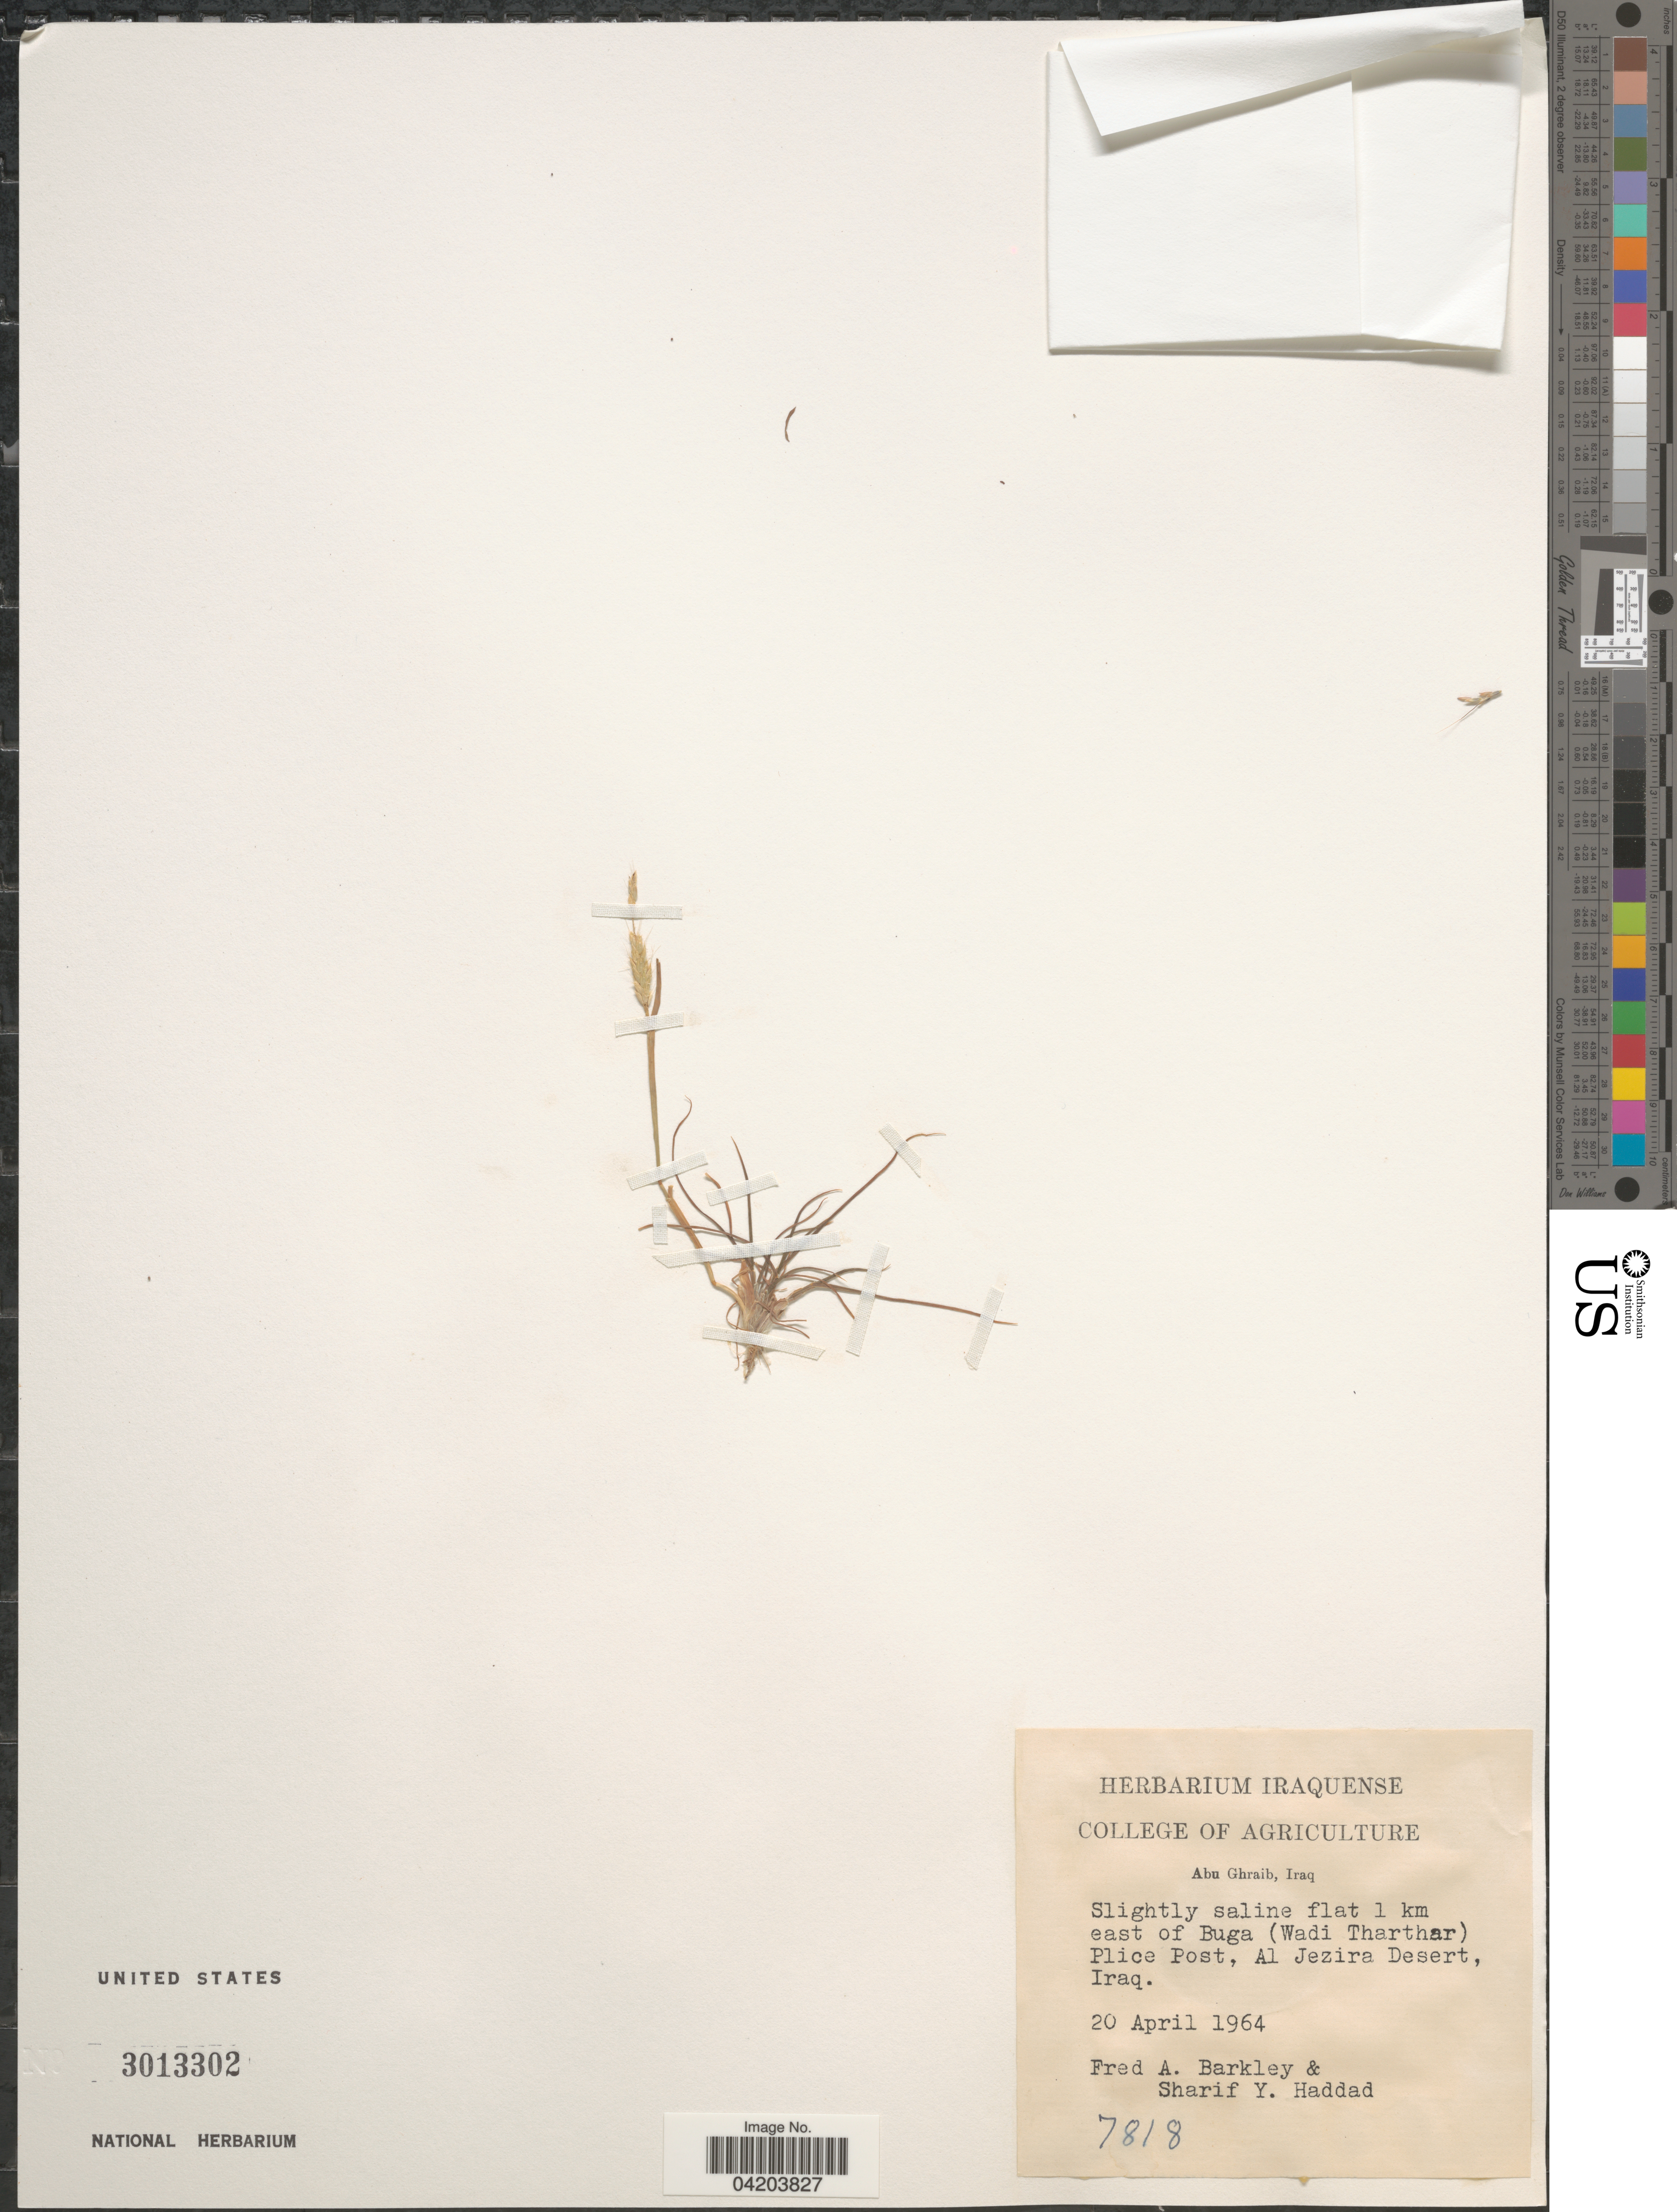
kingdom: Plantae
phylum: Tracheophyta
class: Liliopsida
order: Poales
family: Poaceae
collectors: F. A. Barkley & S. Haddad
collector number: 7818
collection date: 1964-04-20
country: Iraq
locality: Slightly saline flat 1 km east of Buga (Wadi Tharthar) Plice Post, Al Jezira Desert.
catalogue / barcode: US 3013302